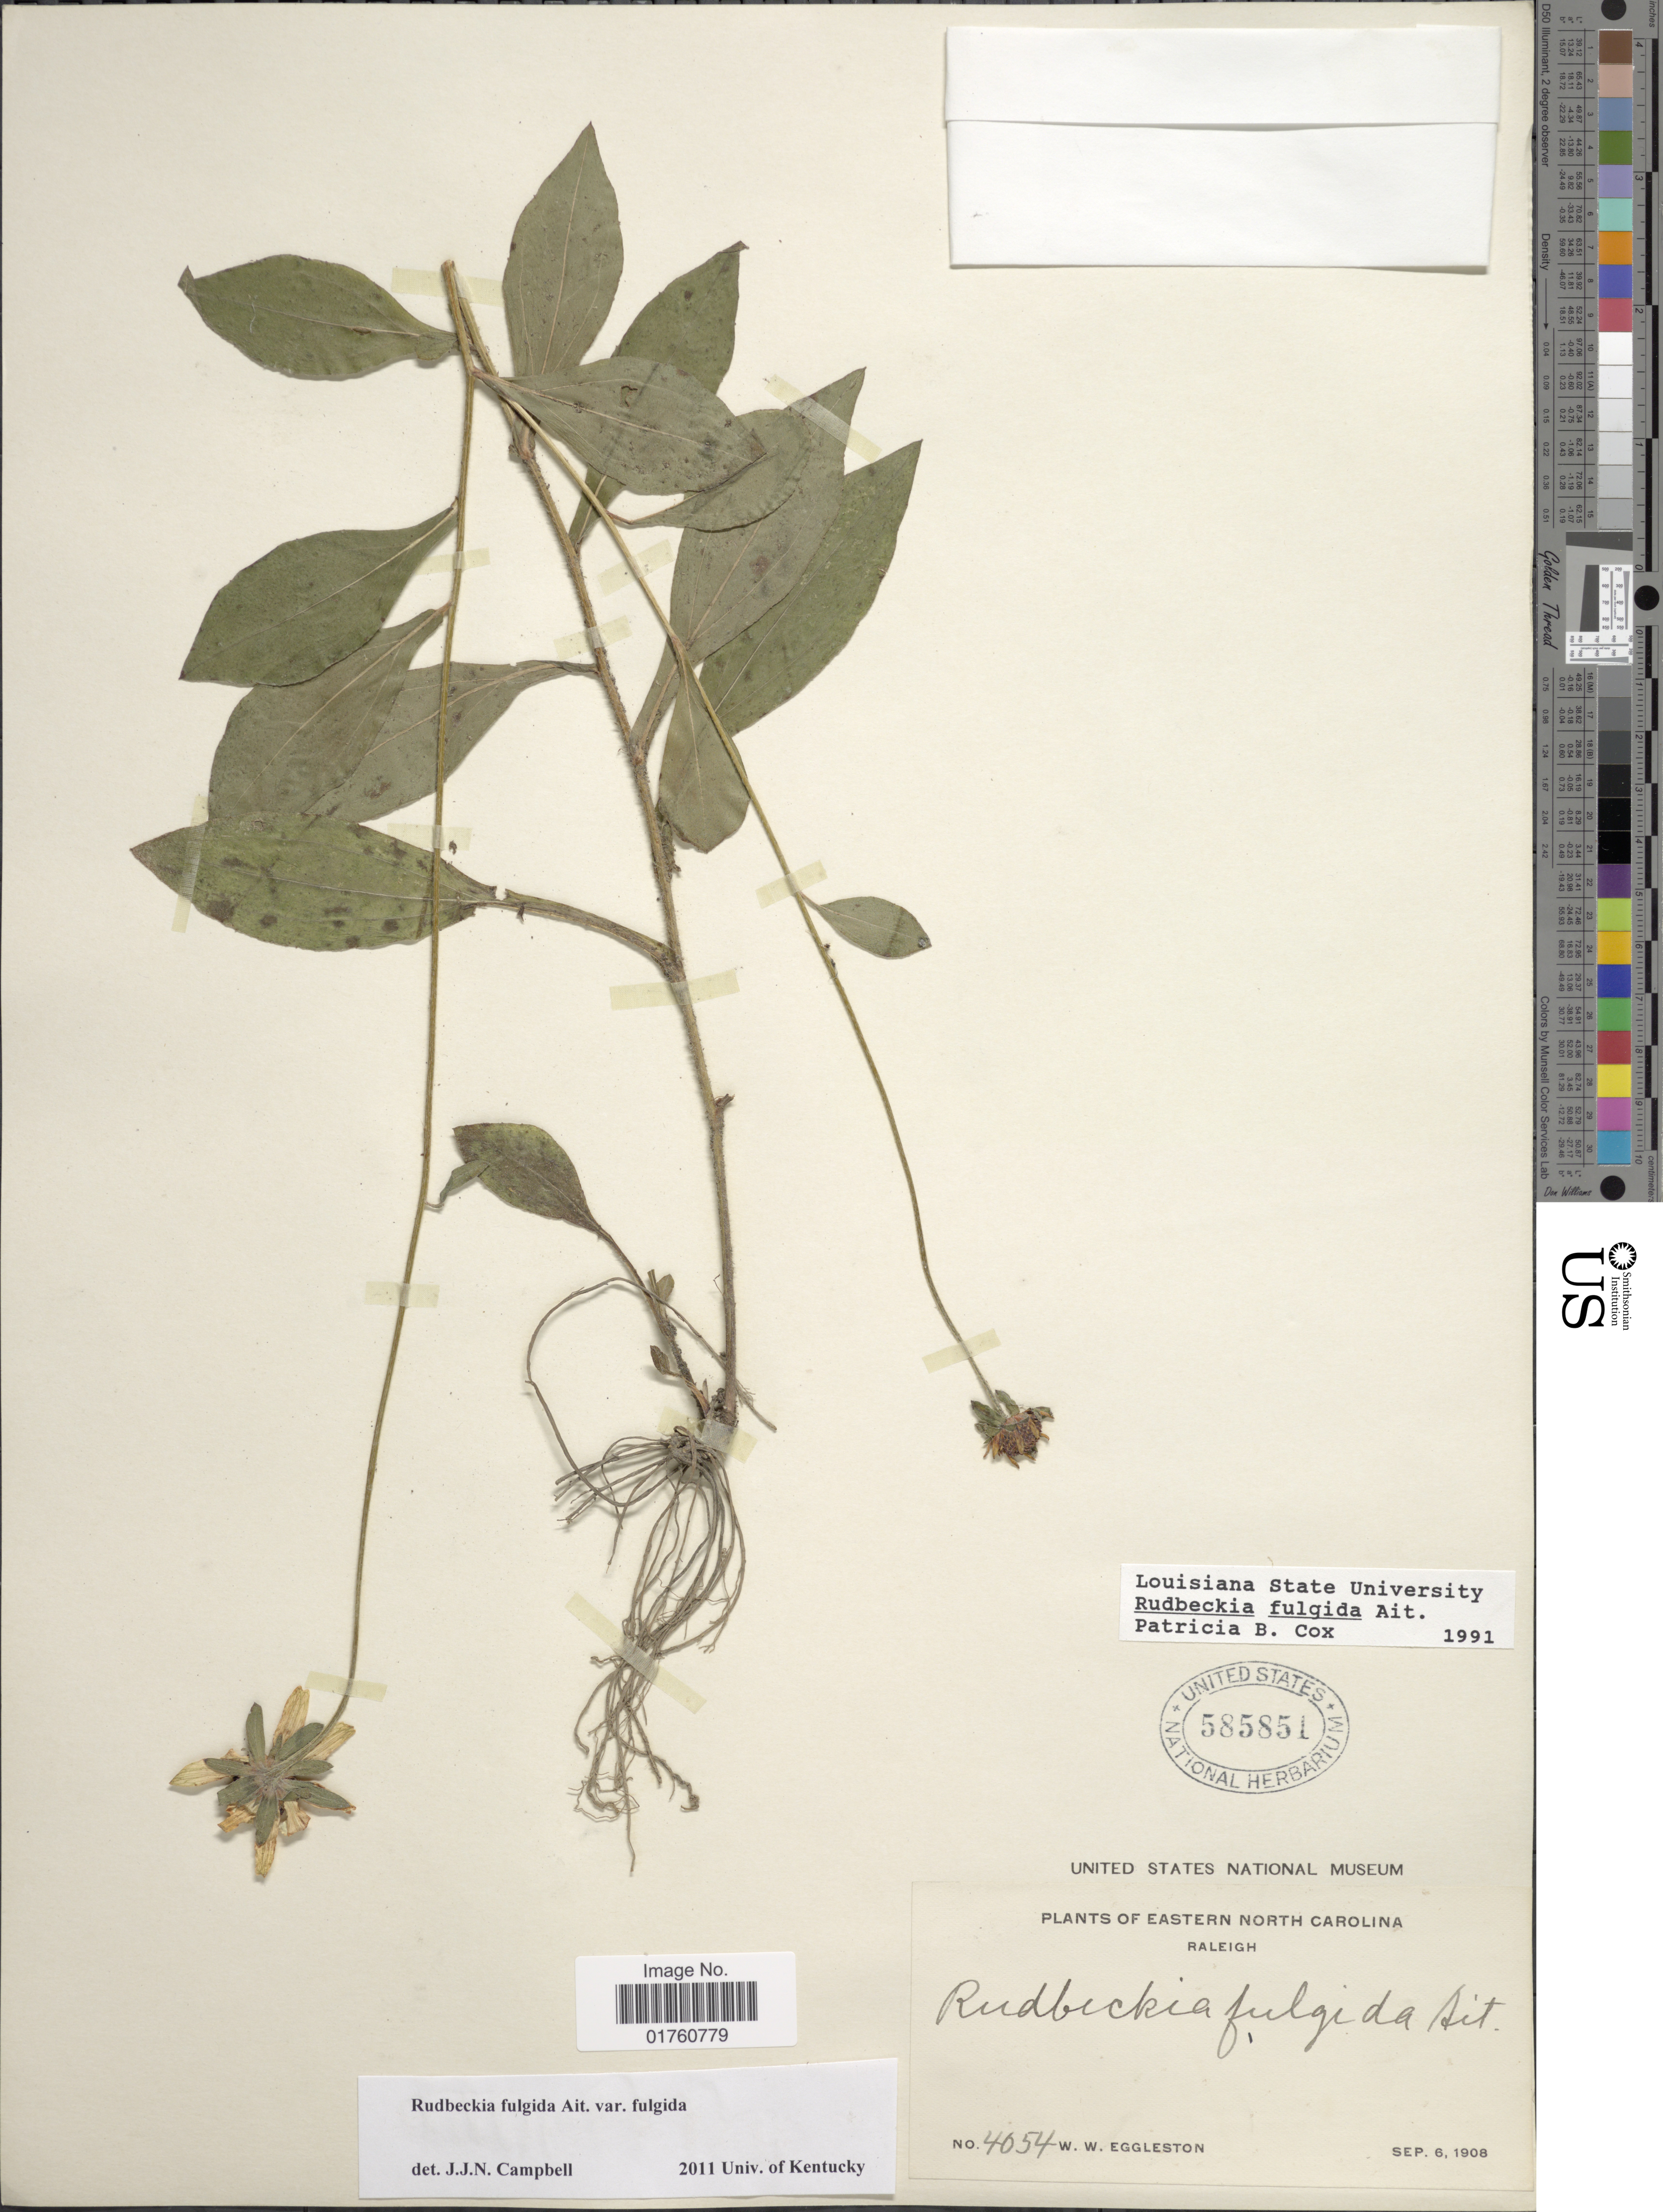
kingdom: Plantae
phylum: Tracheophyta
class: Magnoliopsida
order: Asterales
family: Asteraceae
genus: Rudbeckia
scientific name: Rudbeckia fulgida var. fulgida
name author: Aiton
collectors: W. W. Eggleston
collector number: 4054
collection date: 1908-09-06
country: United States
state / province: North Carolina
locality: Eastern Carolina, Raleigh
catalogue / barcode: US 585851